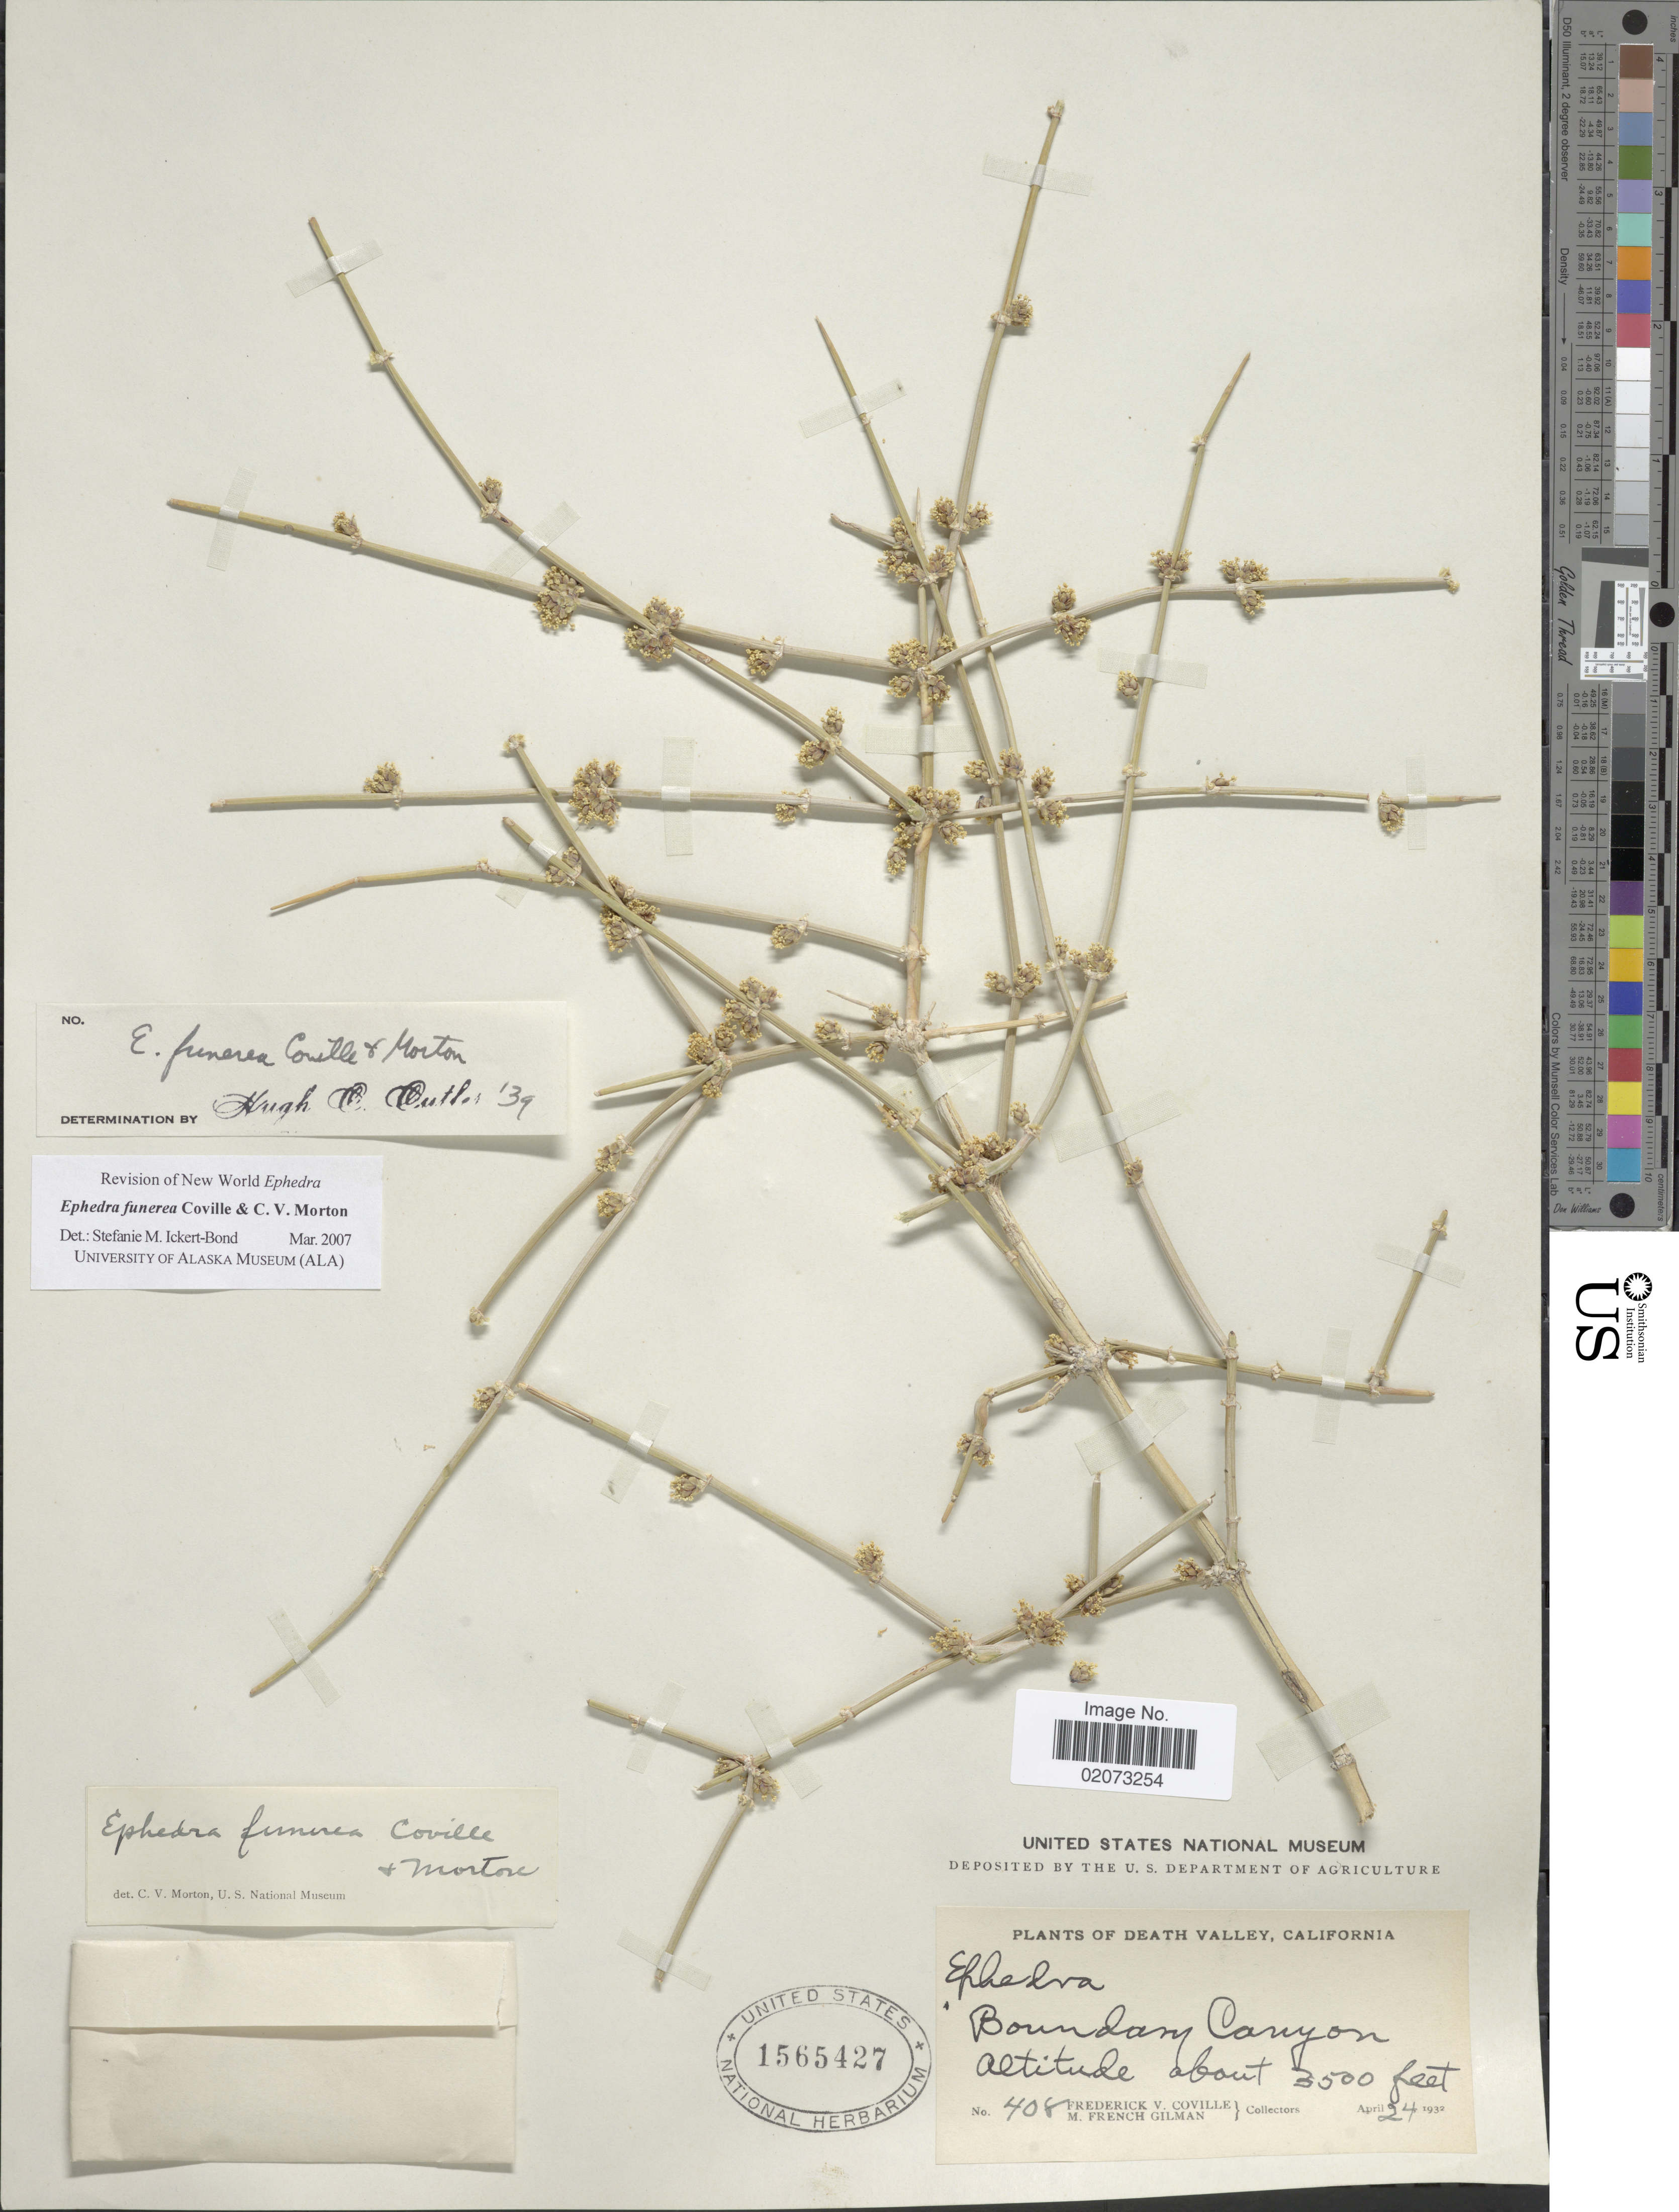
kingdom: Plantae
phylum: Tracheophyta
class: Gnetopsida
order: Ephedrales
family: Ephedraceae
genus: Ephedra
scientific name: Ephedra funerea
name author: Coville & C.V. Morton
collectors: F. V. Coville & M. F. Gilman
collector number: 408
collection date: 1932-04-24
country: United States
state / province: California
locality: Death Valley. Boundary Canyon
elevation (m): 1067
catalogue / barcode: US 1565427